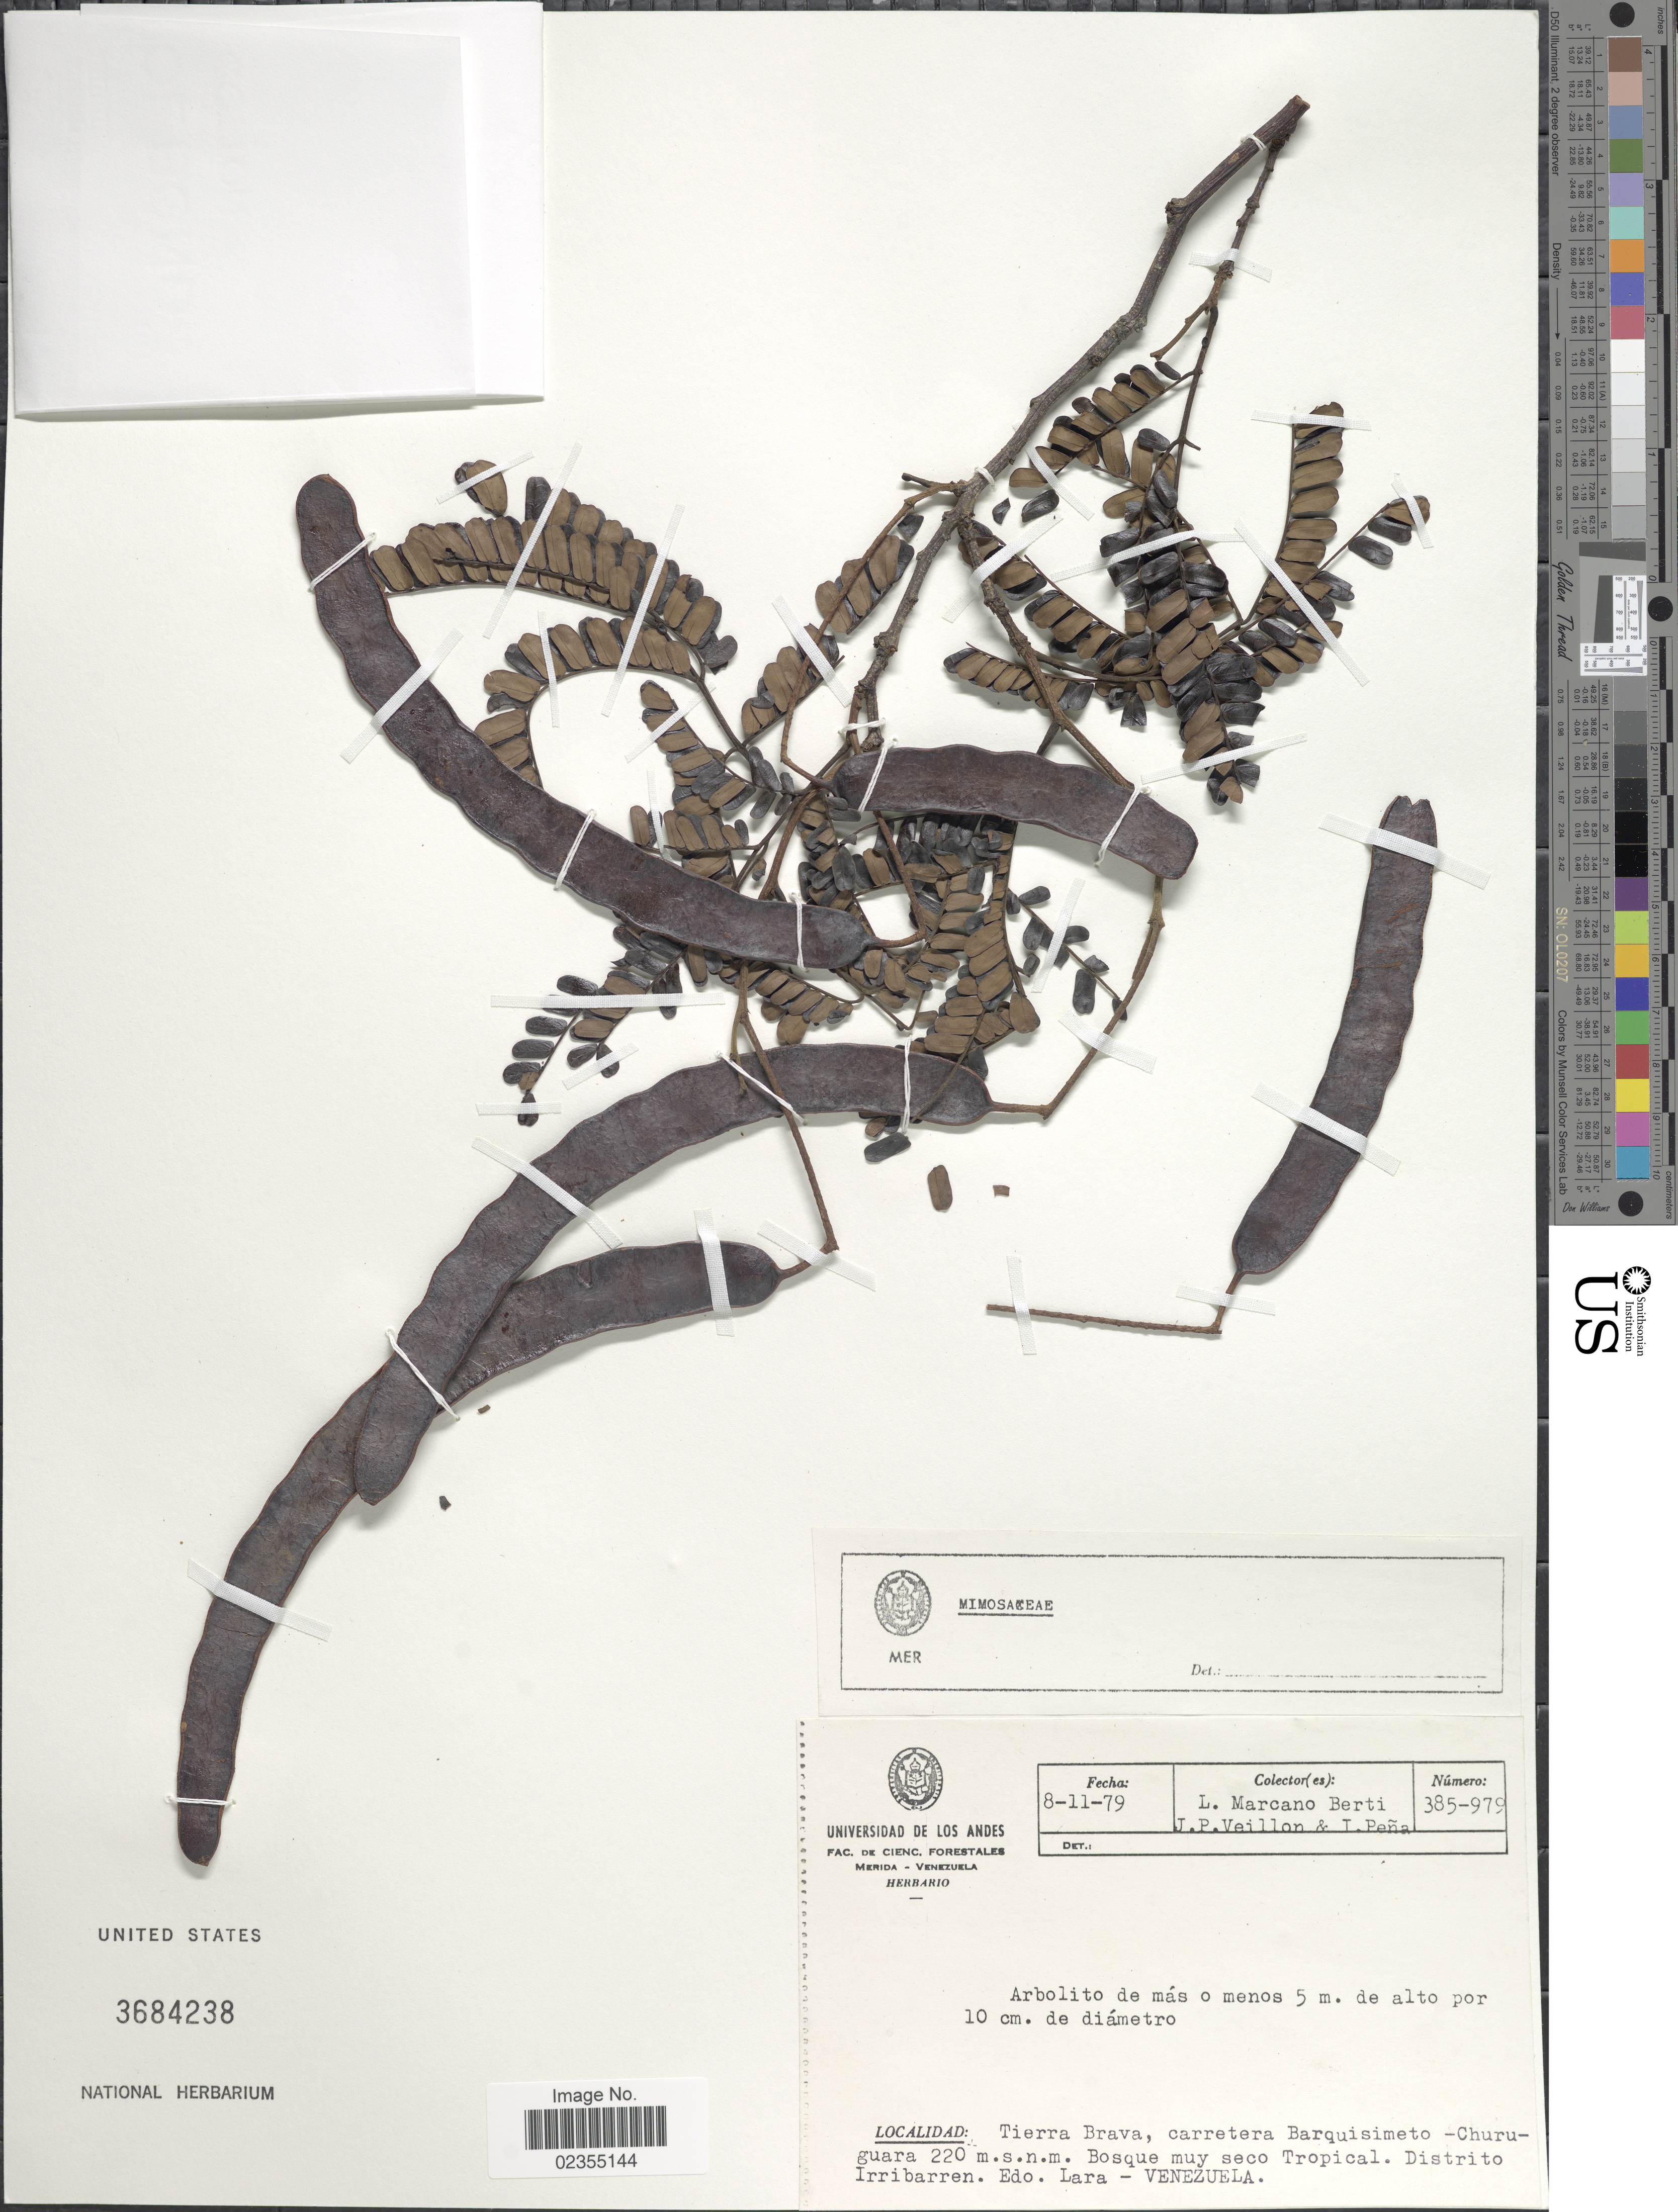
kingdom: Plantae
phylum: Tracheophyta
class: Magnoliopsida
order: Fabales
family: Fabaceae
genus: Chloroleucon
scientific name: Chloroleucon mangense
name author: (Jacq.) Britton & Rose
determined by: Mansano, V. F.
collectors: L. Marcano-Berti, J. Veillon & I. Pena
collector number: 385-979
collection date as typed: Transcribed d/m/y: 8/11/79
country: Venezuela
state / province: Lara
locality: Tierra Brava, carretera Barquisimeto - Churuguara. Distrito Irribarren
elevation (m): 220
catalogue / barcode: US 3684238